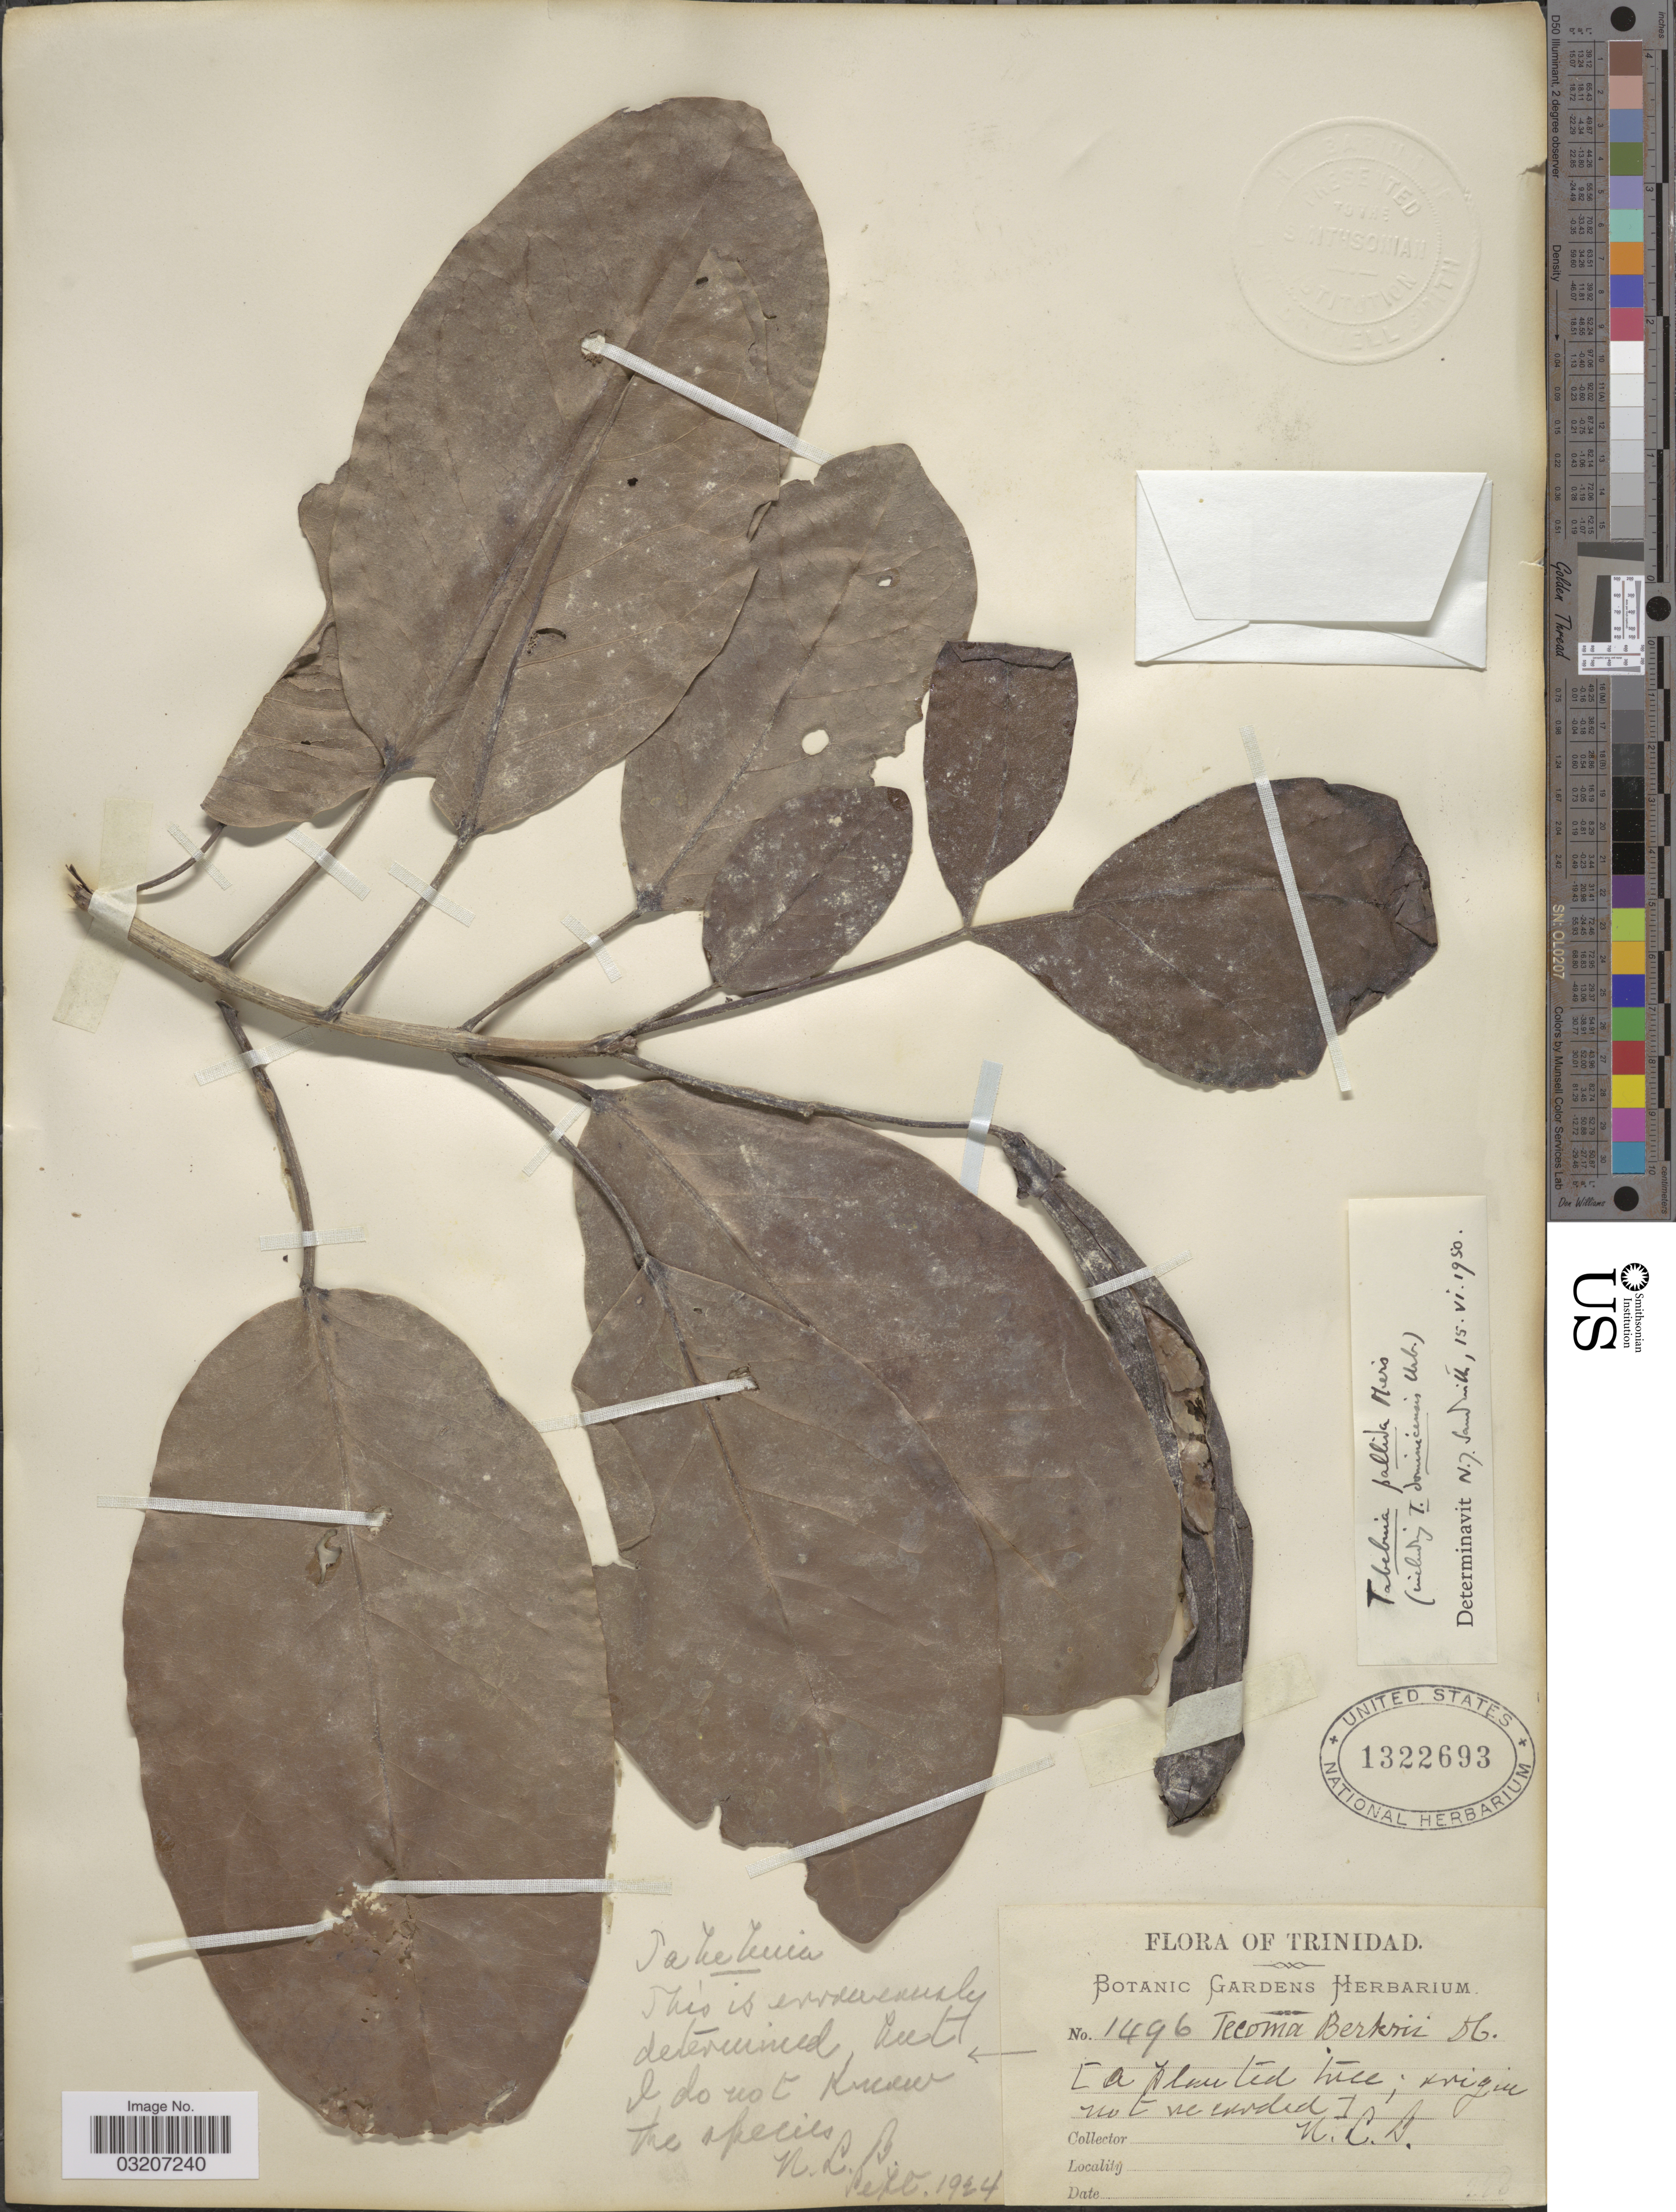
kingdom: Plantae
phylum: Tracheophyta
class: Magnoliopsida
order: Lamiales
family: Bignoniaceae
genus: Tabebuia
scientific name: Tabebuia pallida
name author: (Lindl.) Miers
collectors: N. L. B.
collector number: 1496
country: Trinidad and Tobago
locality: Trinidad.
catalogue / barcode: US 1322693